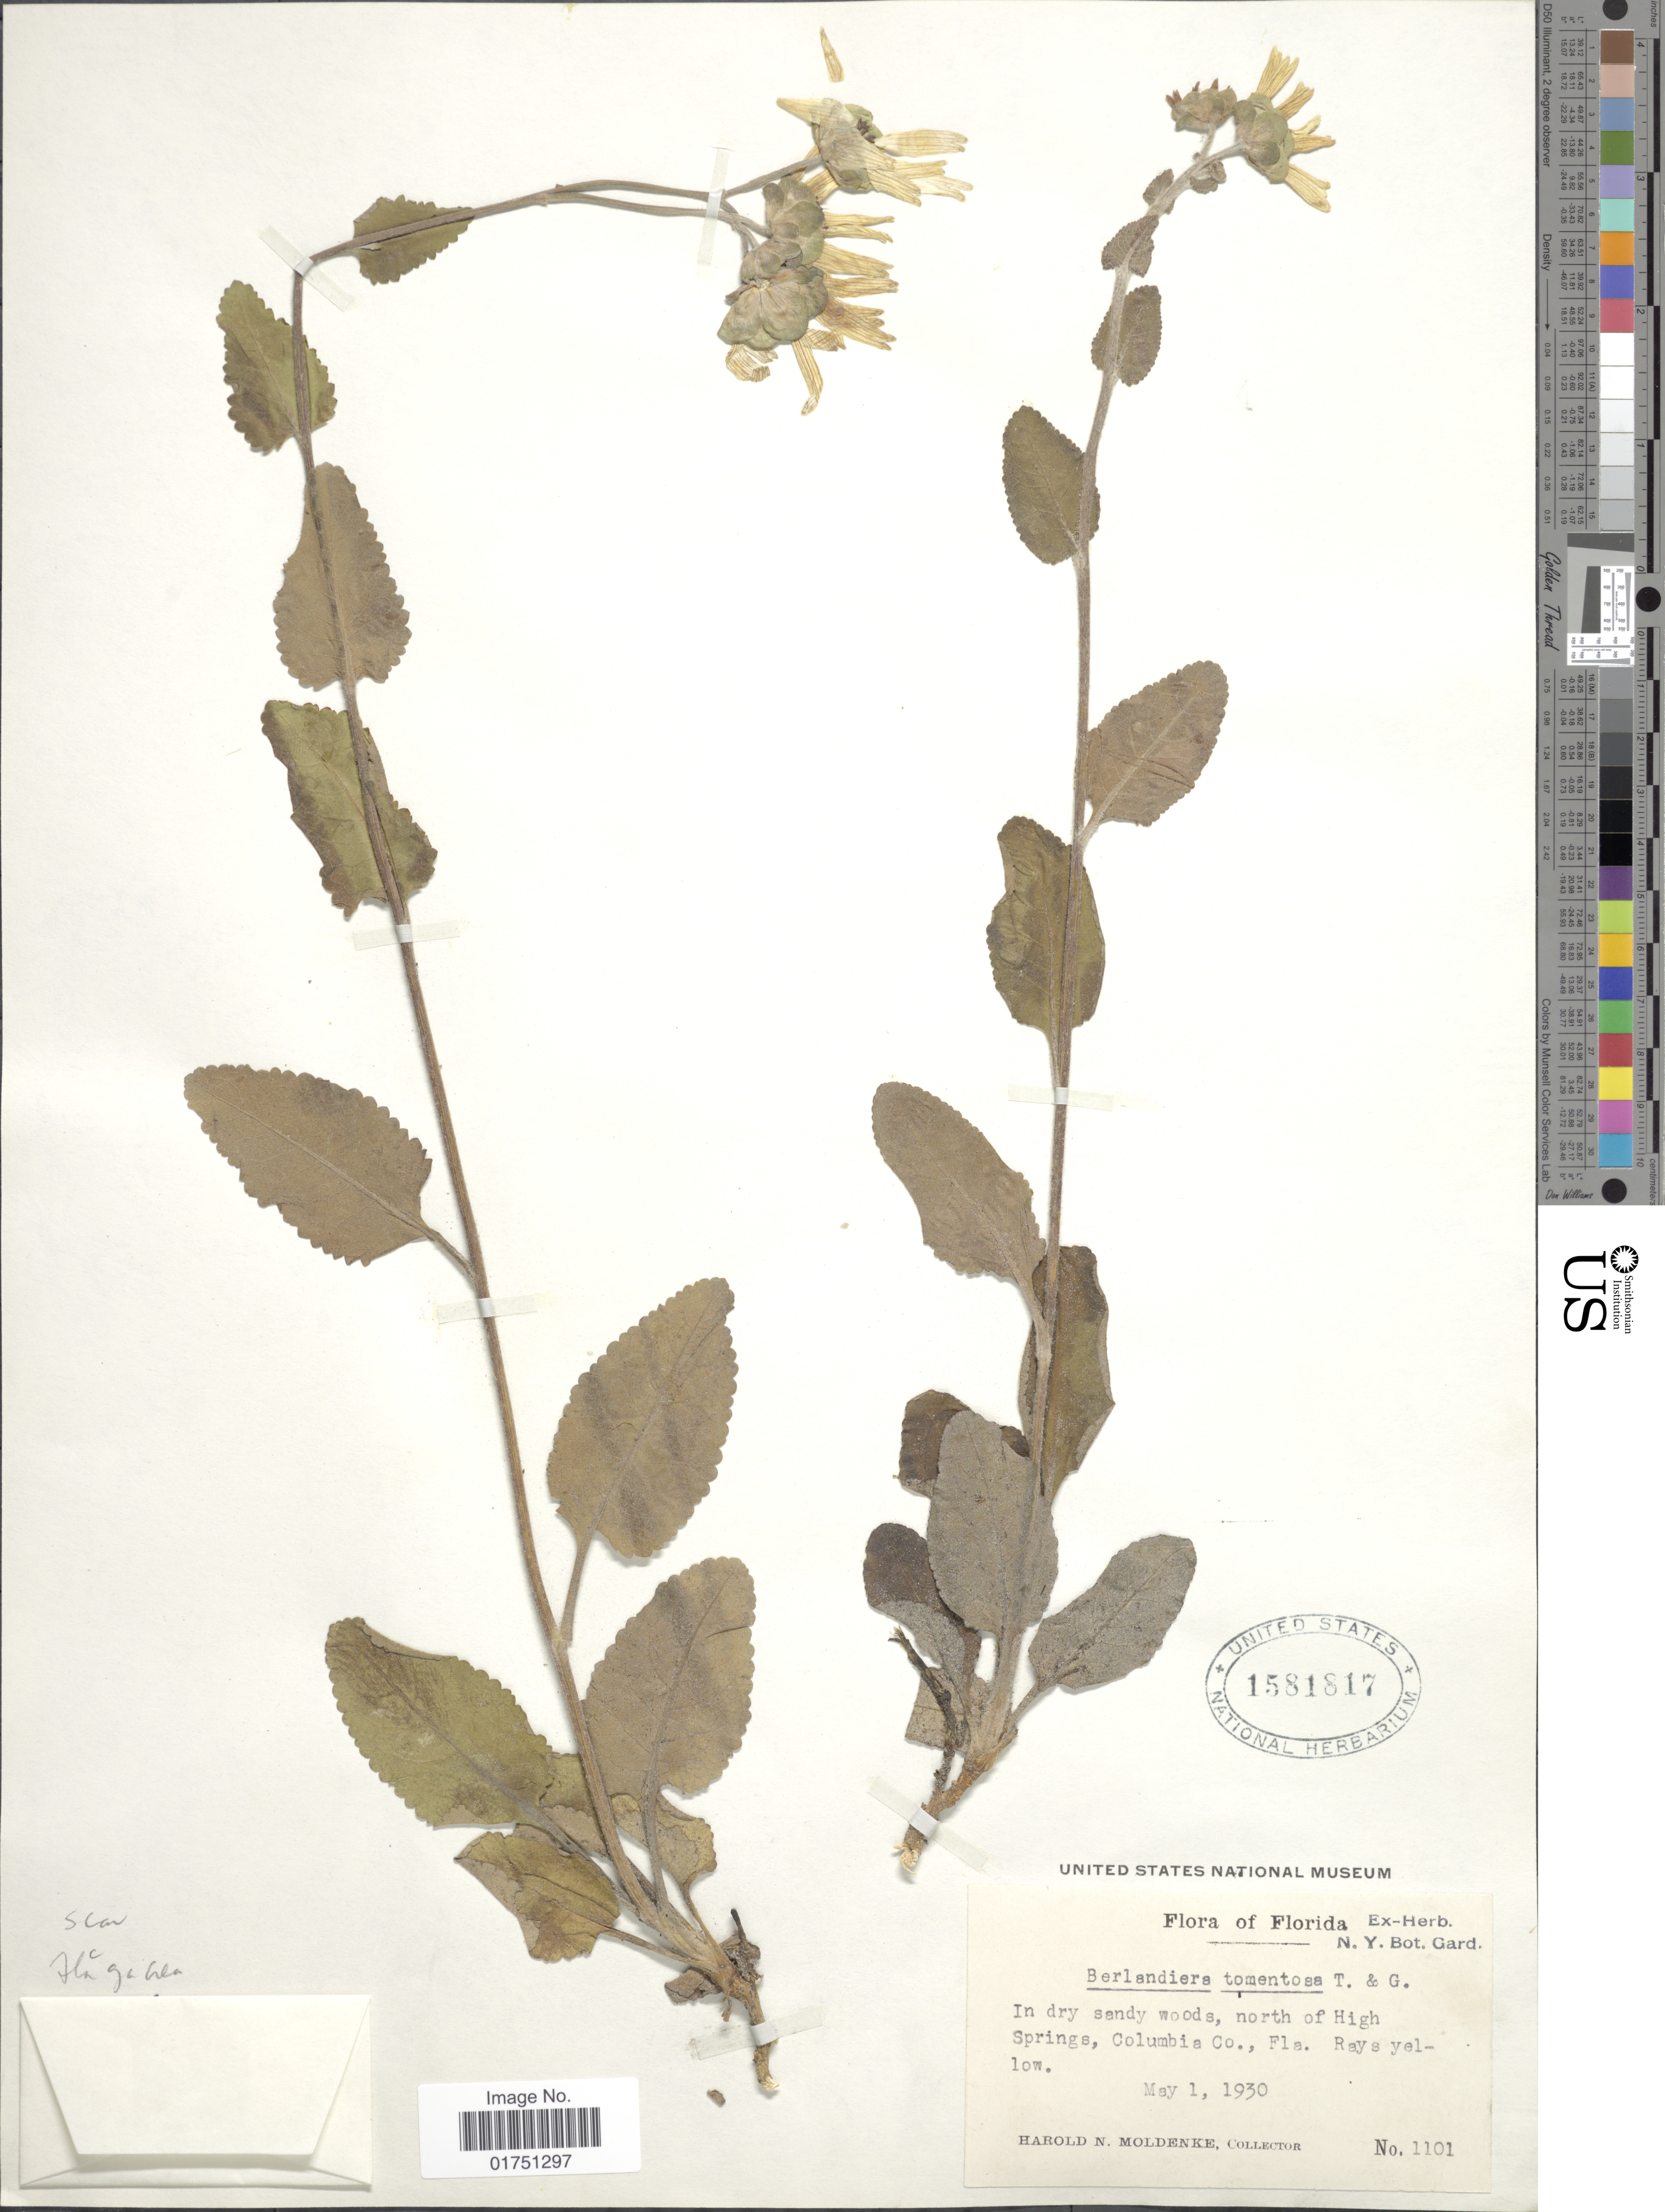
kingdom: Plantae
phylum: Tracheophyta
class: Magnoliopsida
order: Asterales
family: Asteraceae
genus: Berlandiera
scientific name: Berlandiera pumila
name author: (Michx.) Nutt.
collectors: H. N. Moldenke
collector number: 1101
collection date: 1930-05-01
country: United States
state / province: Florida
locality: In dry sandy woods, north of High Springs, Columbia Co., Fla.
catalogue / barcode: US 1581817